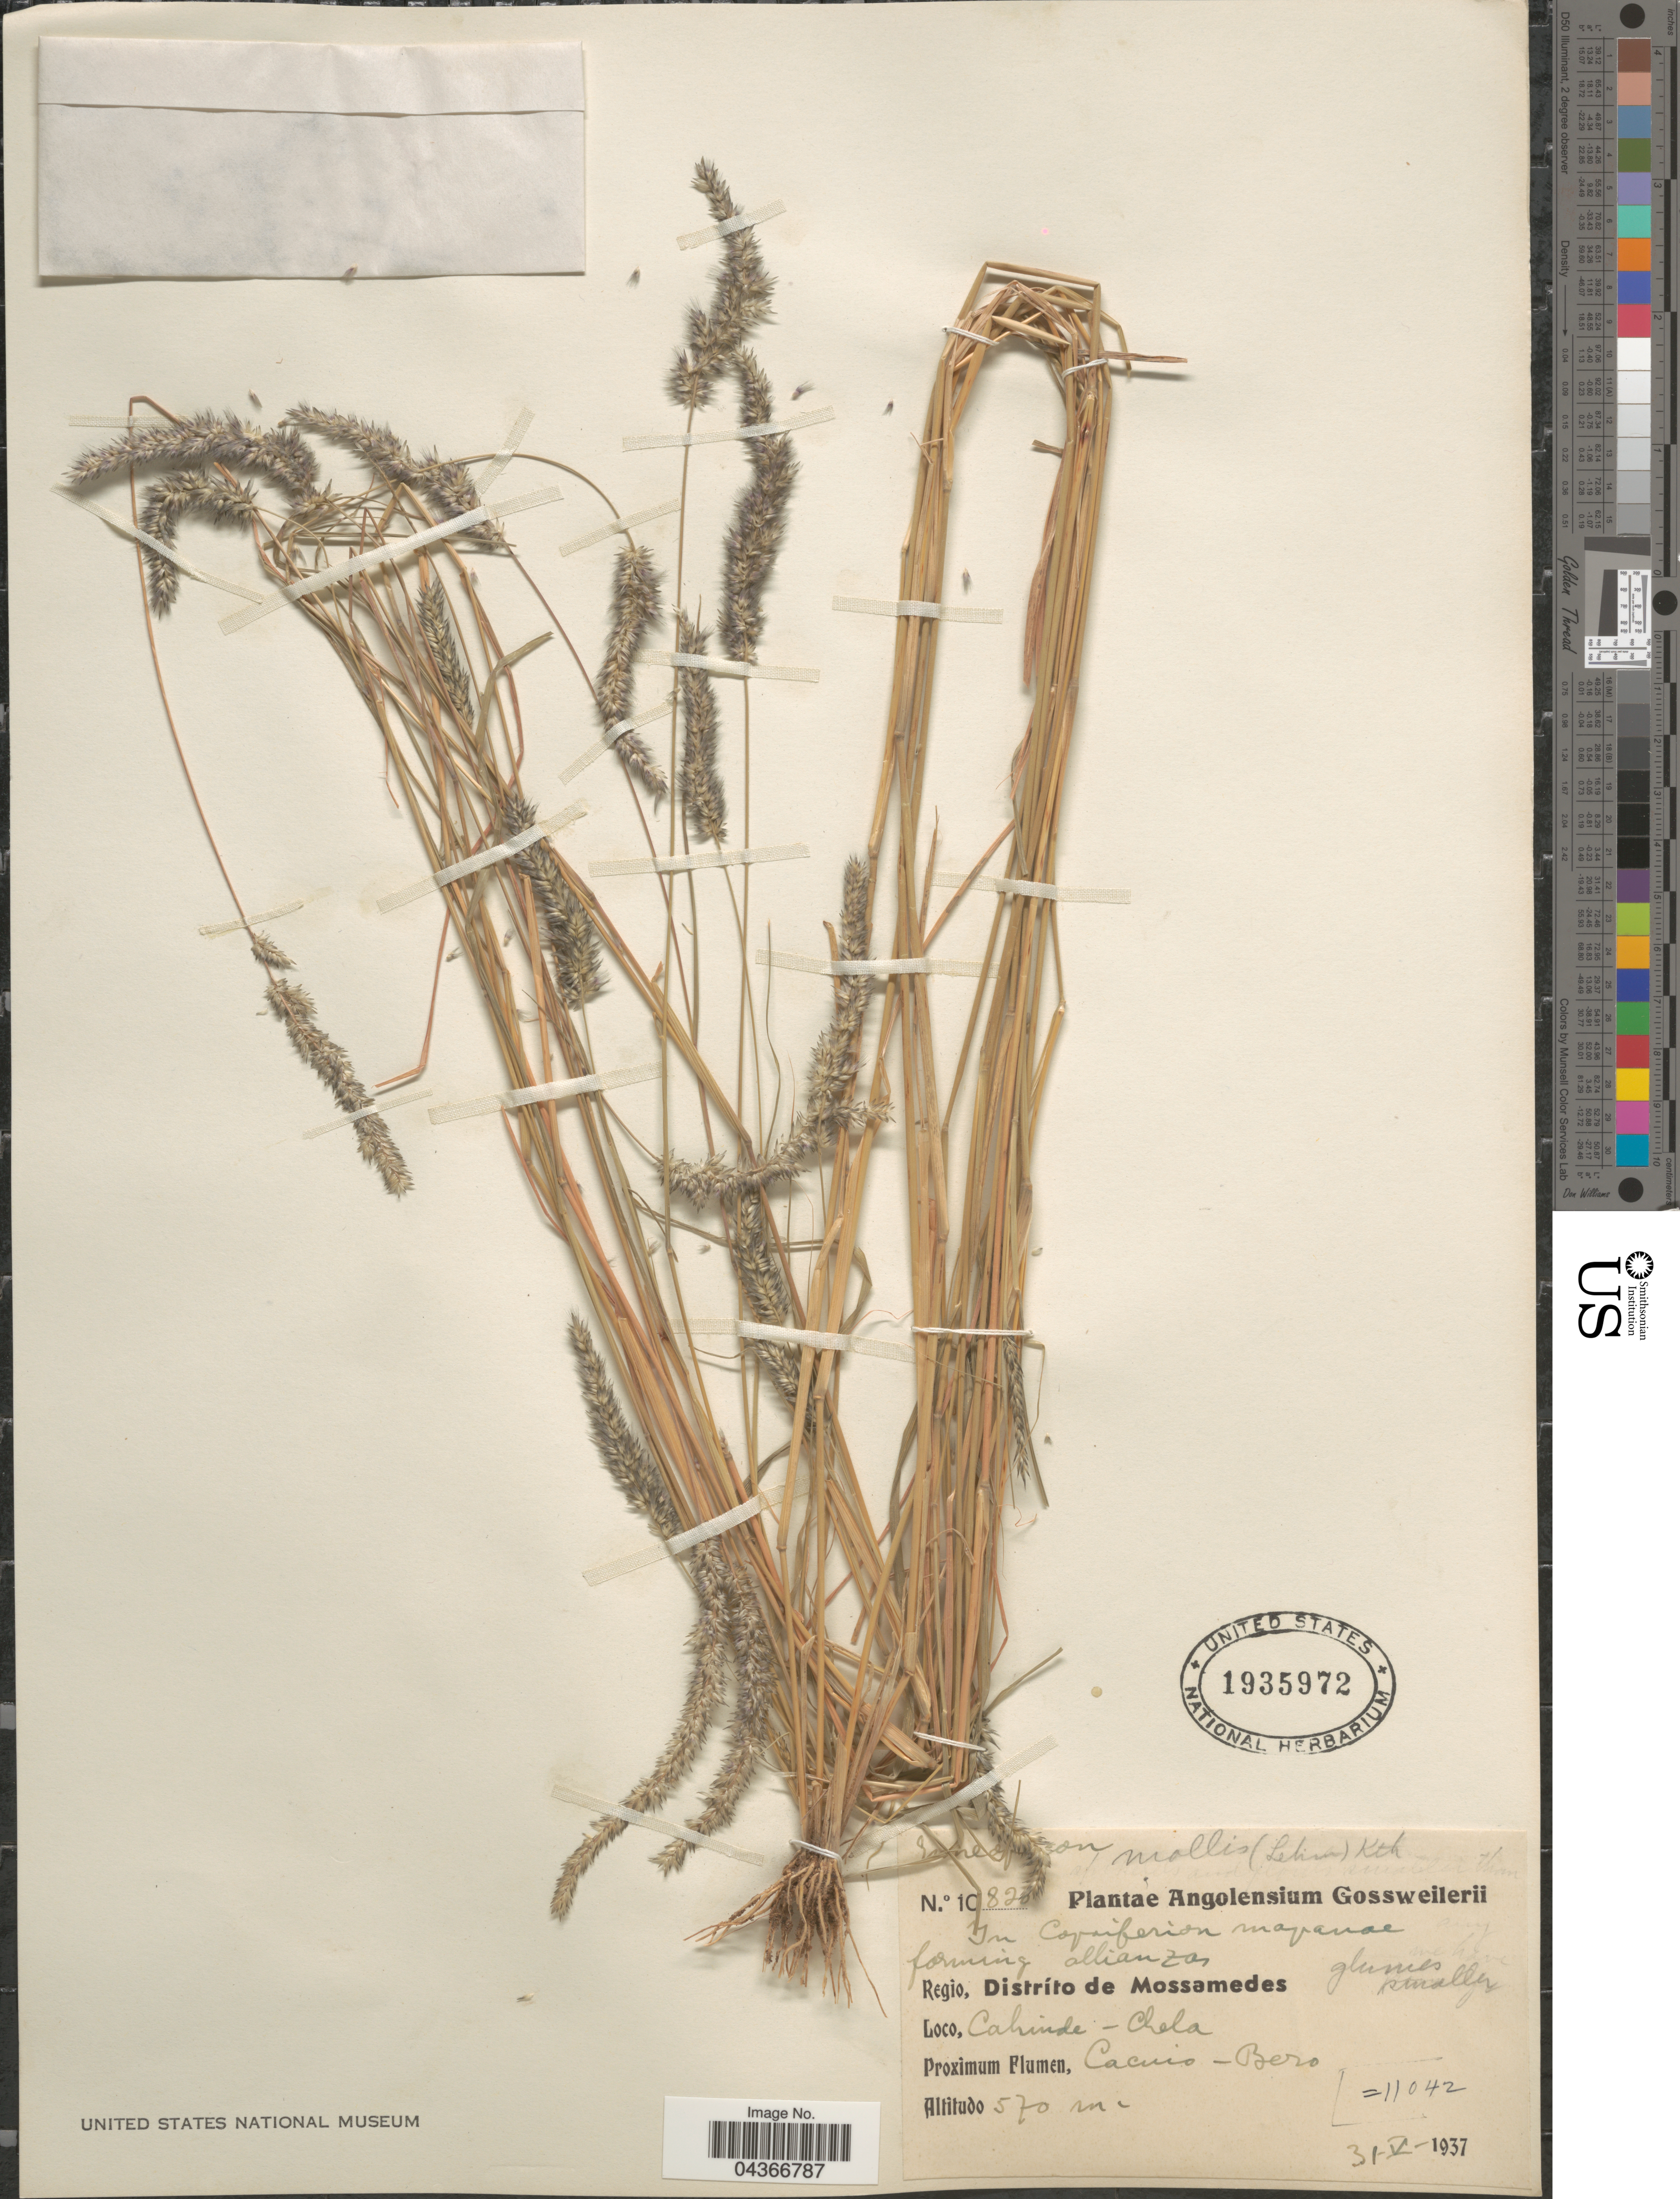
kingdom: Plantae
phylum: Tracheophyta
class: Liliopsida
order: Poales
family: Poaceae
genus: Enneapogon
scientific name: Enneapogon cenchroides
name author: (Licht. ex Roem. & Schult.) C.E. Hubb.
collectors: -. Gossweiler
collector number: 10820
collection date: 1937-05-31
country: Angola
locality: Angolensium. Regìo, Distríto de Mossamedes. Cahinde - Chela. Proximum Flumen, Cacnio - Bero.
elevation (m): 570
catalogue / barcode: US 1935972